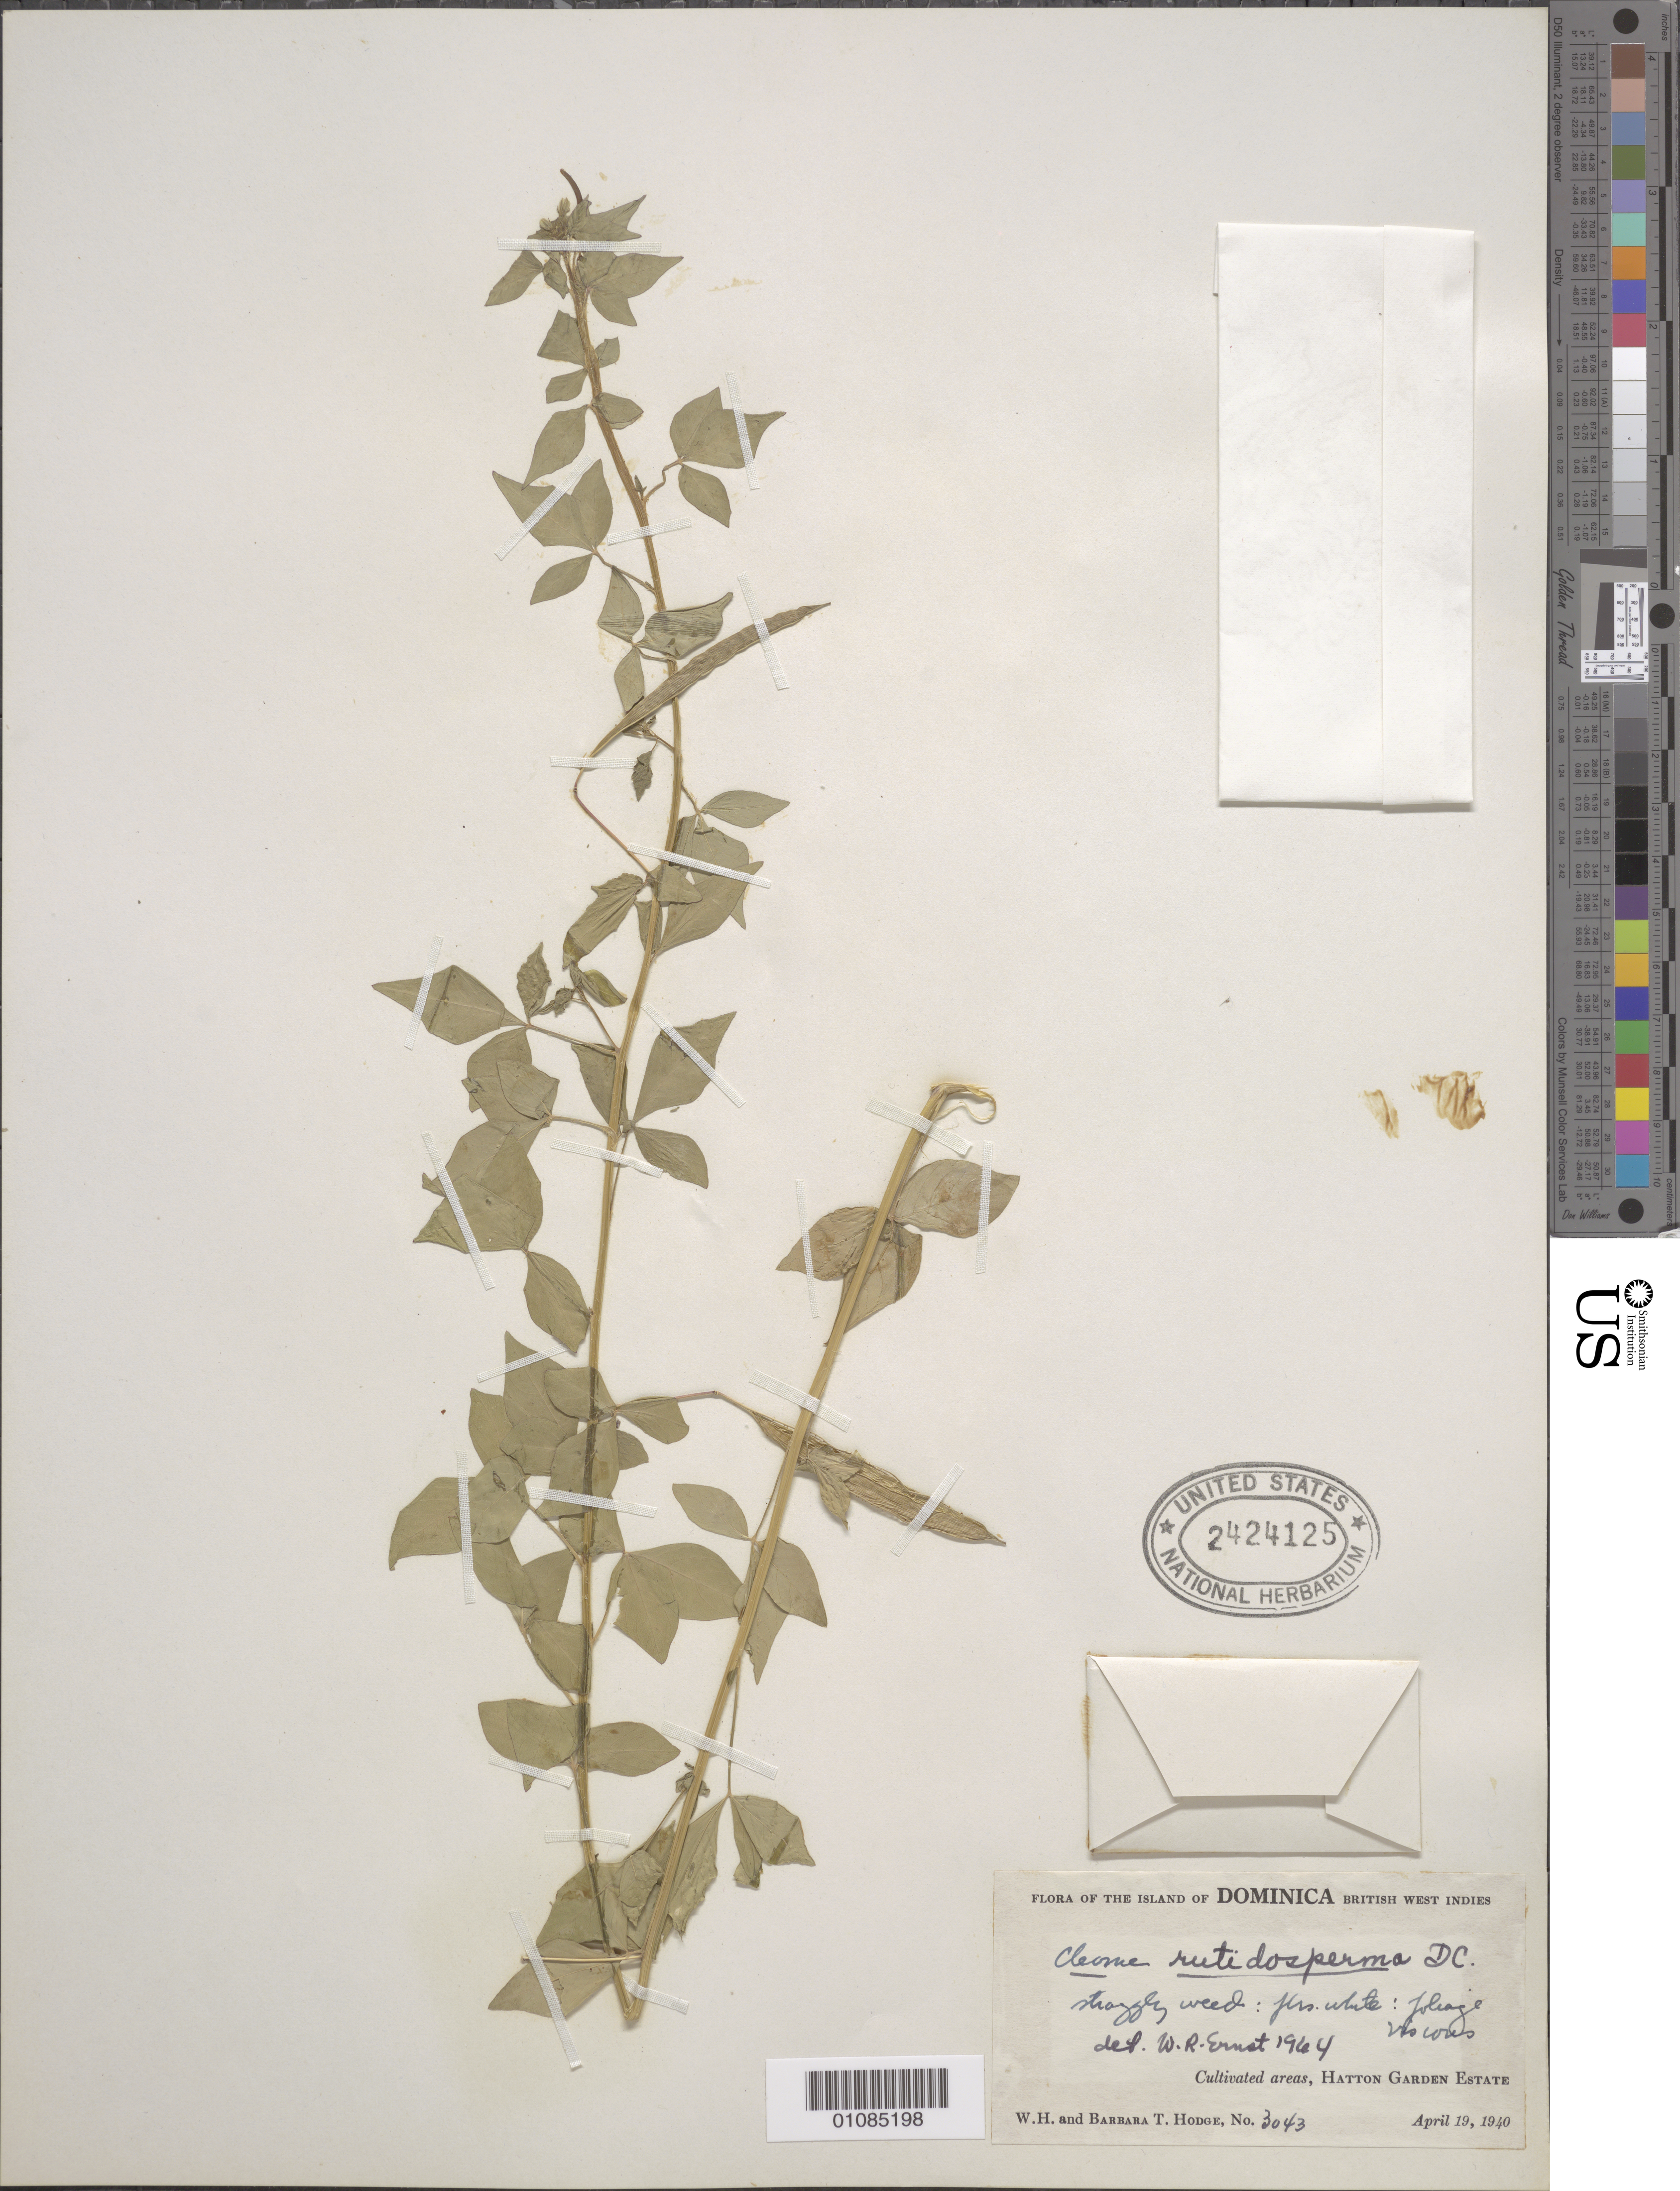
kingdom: Plantae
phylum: Tracheophyta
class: Magnoliopsida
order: Brassicales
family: Cleomaceae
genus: Sieruela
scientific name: Sieruela rutidosperma var. rutidosperma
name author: (DC.) Roalson & J.C. Hall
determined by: Strong, Mark T., (BOT), Smithsonian Institution - National Museum of Natural History (UNITED STATES)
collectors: W. Hodge & B. Hodge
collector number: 3043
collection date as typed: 19 Apr 1940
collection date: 1940-04-19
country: Dominica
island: Dominica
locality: Hatton Garden Estate.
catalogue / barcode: US 2424125